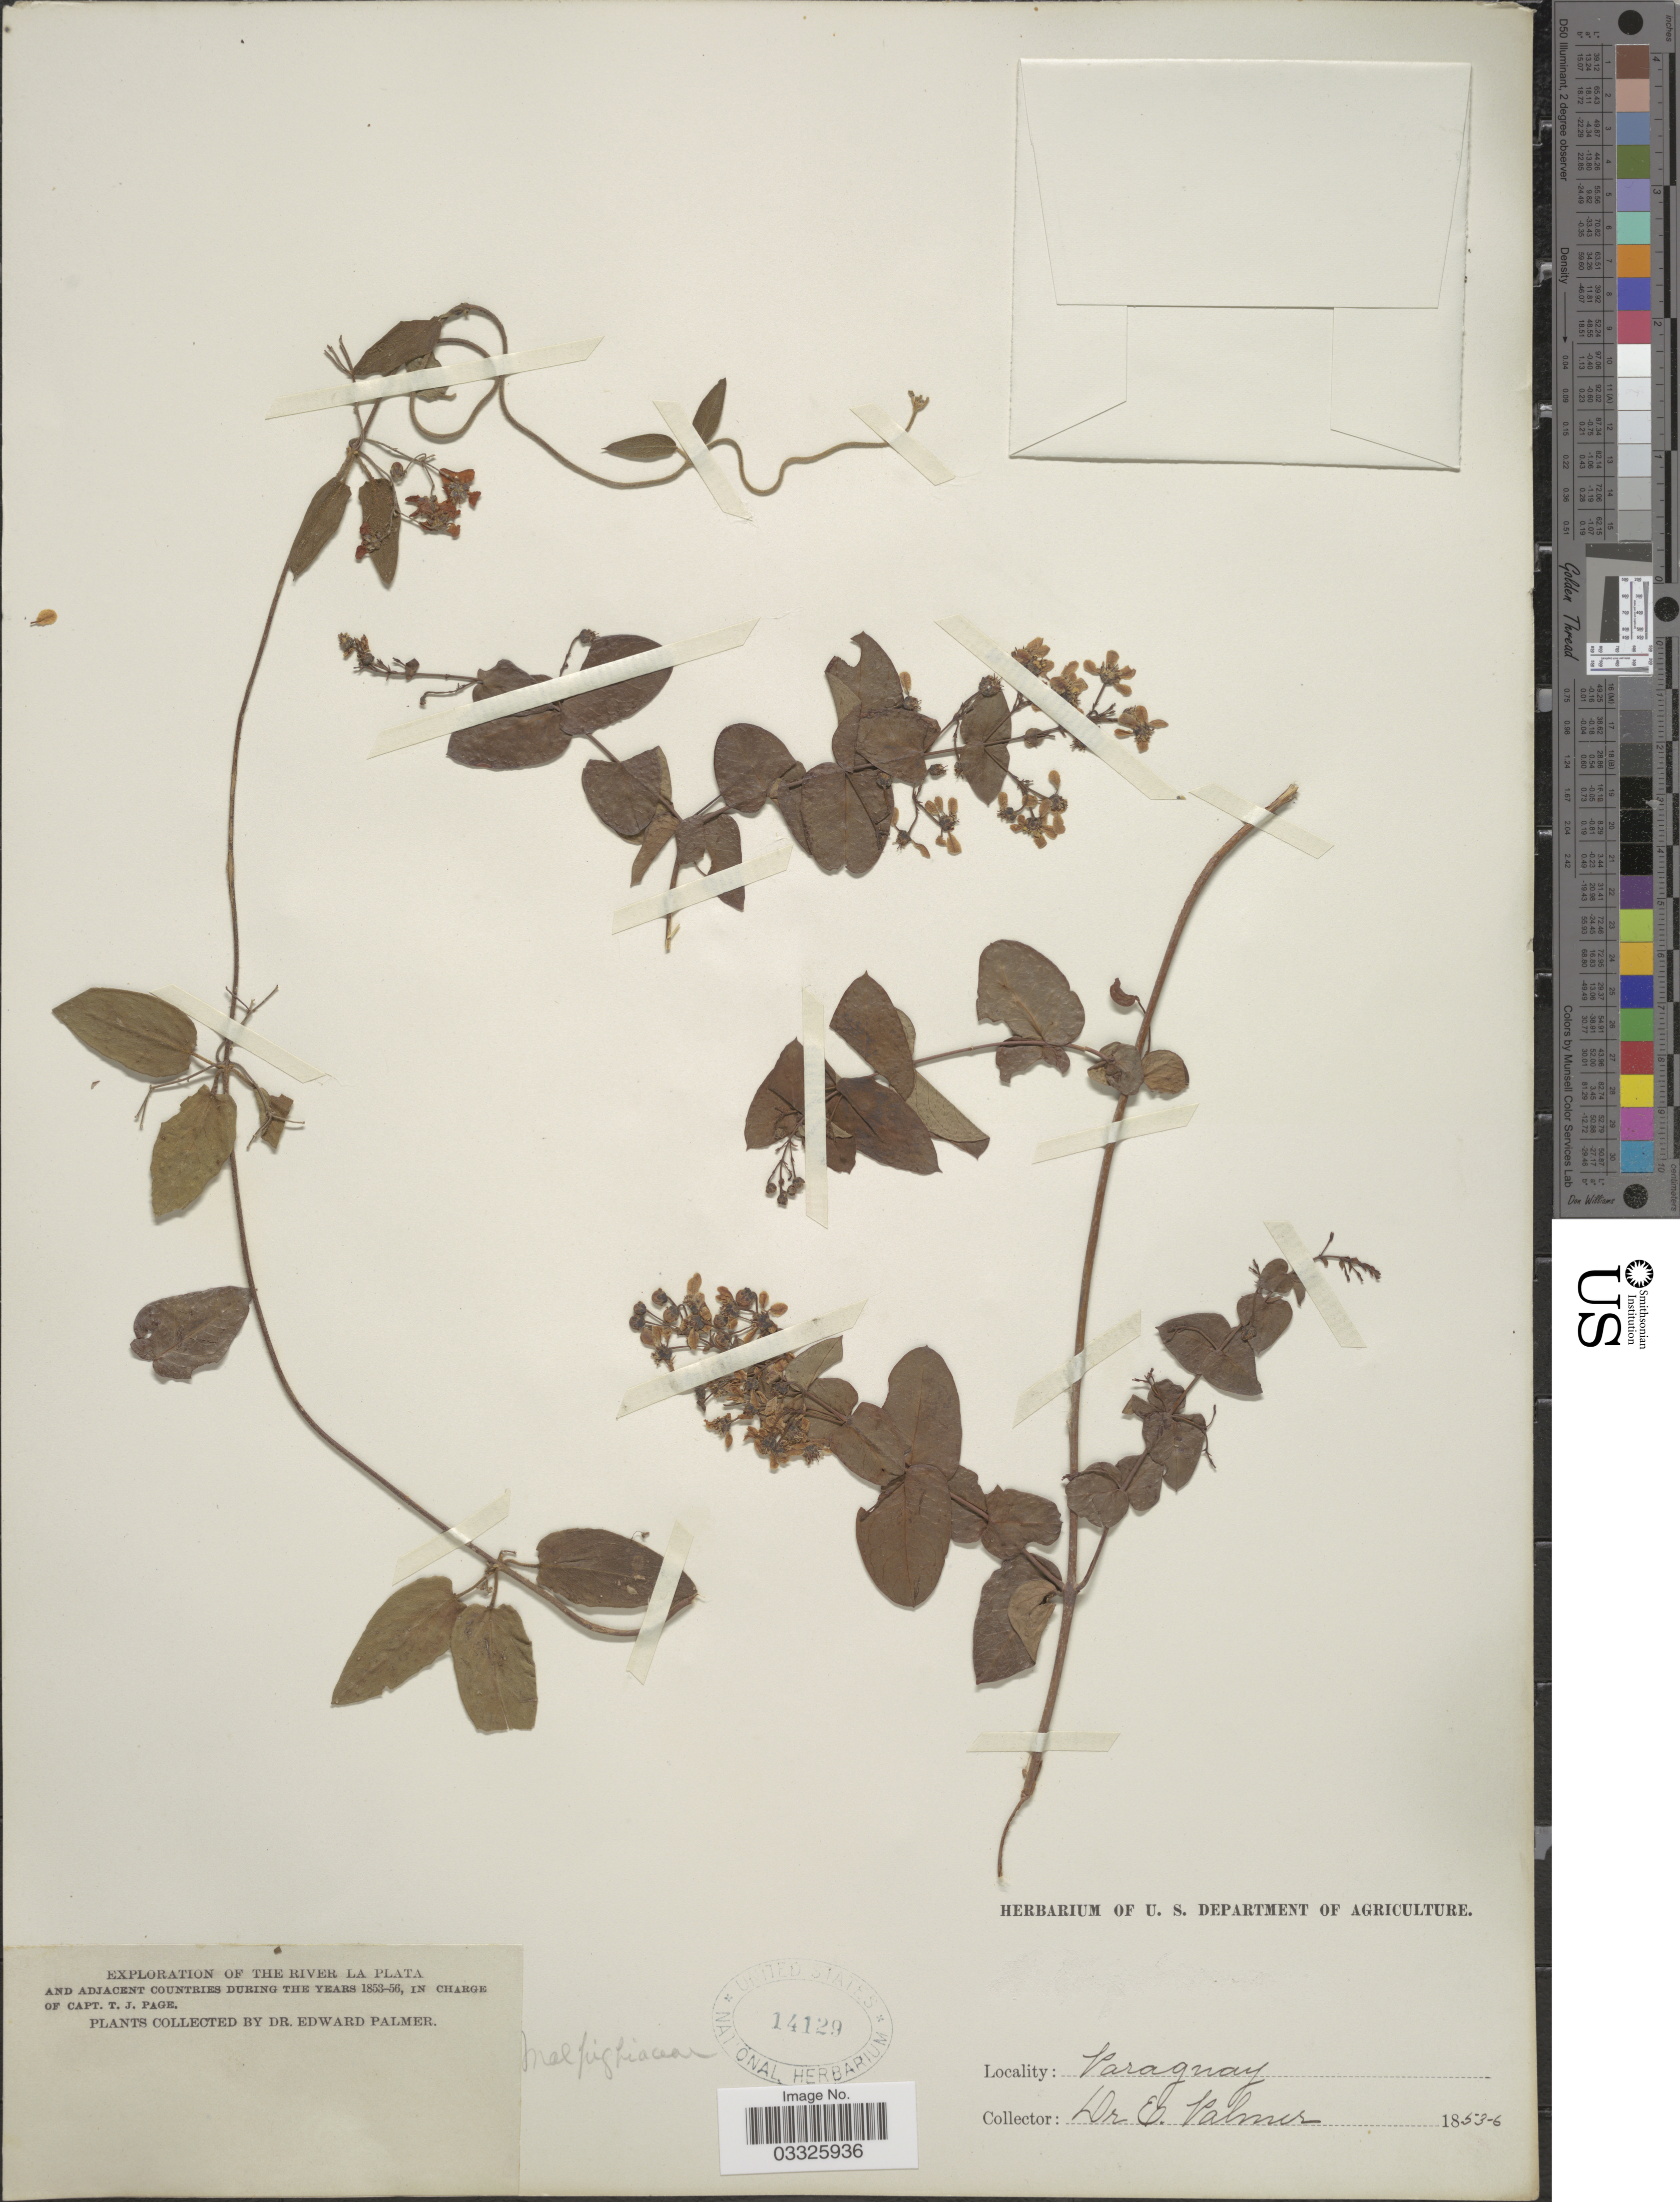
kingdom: Plantae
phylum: Tracheophyta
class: Magnoliopsida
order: Malpighiales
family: Malpighiaceae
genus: Heteropterys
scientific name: Heteropterys hypericifolia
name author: A. Juss.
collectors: E. Palmer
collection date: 1853/1856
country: Paraguay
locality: The River La Plata.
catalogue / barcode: US 14129